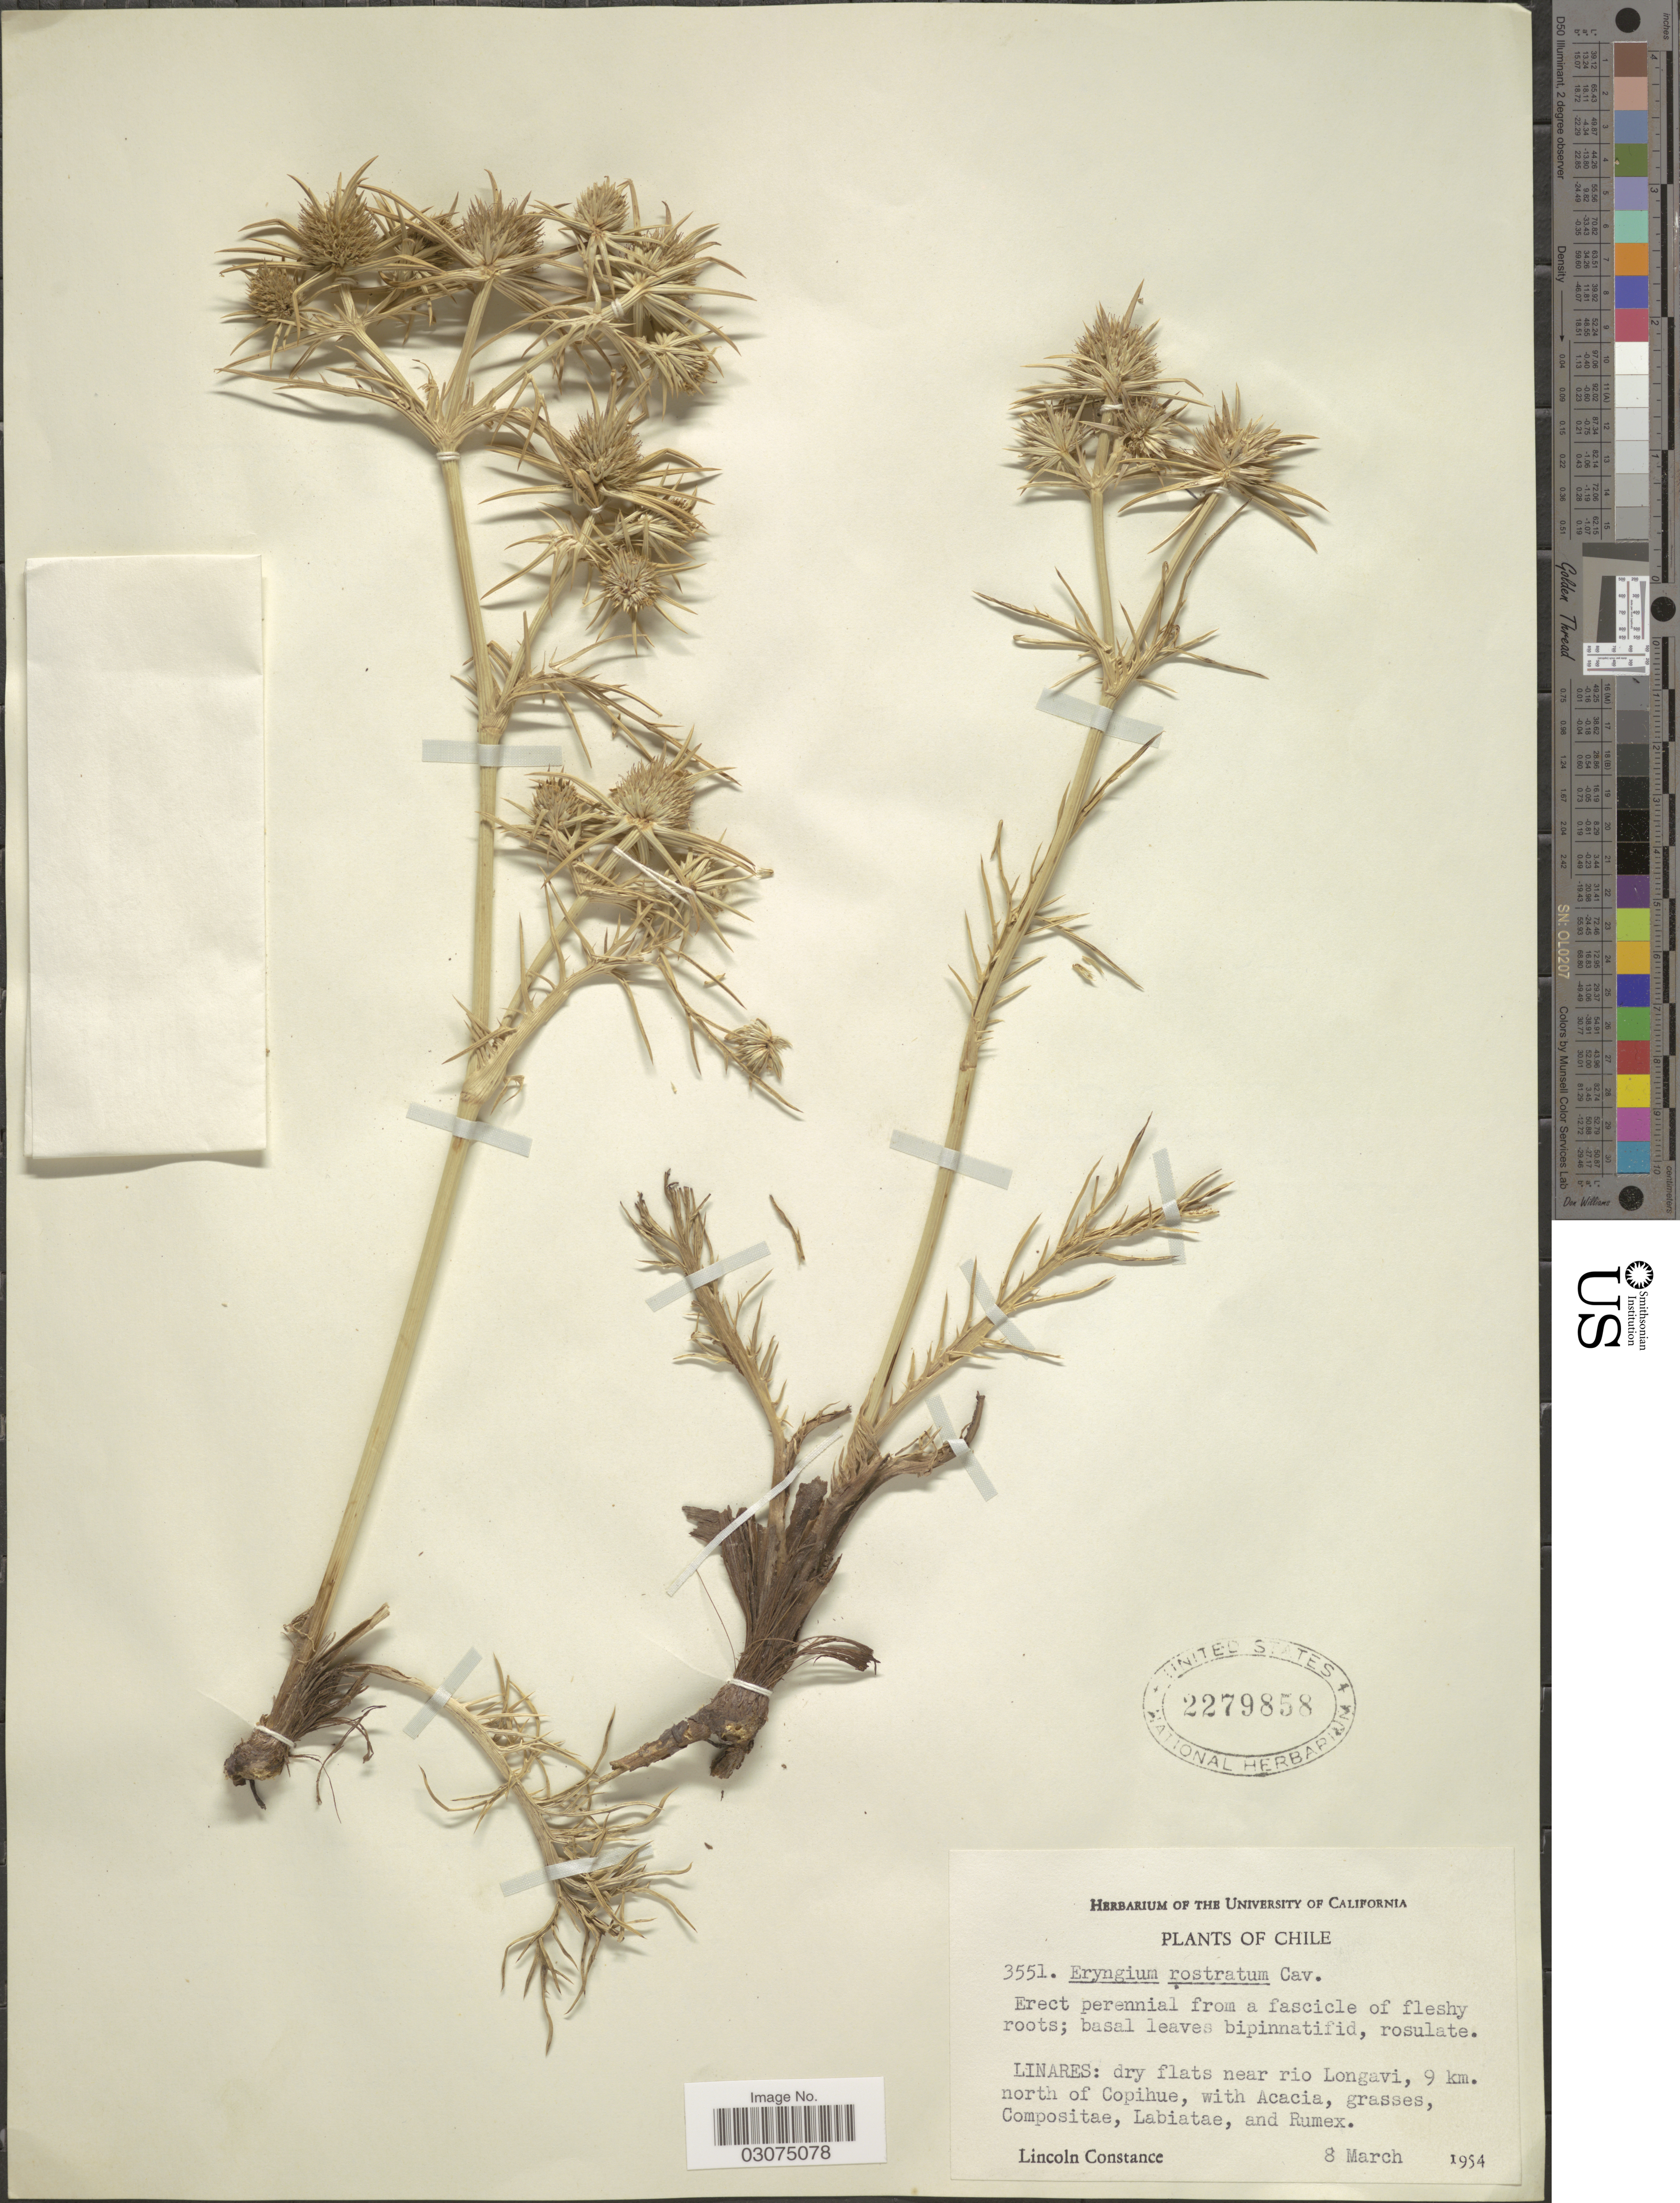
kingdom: Plantae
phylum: Tracheophyta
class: Magnoliopsida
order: Apiales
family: Apiaceae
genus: Eryngium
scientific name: Eryngium rostratum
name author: Cav.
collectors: L. Constance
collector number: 3551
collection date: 1954-03-08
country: Chile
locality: Linares: dry flats near rio Longavi, 9 km. north of Copihue.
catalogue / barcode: US 2279858